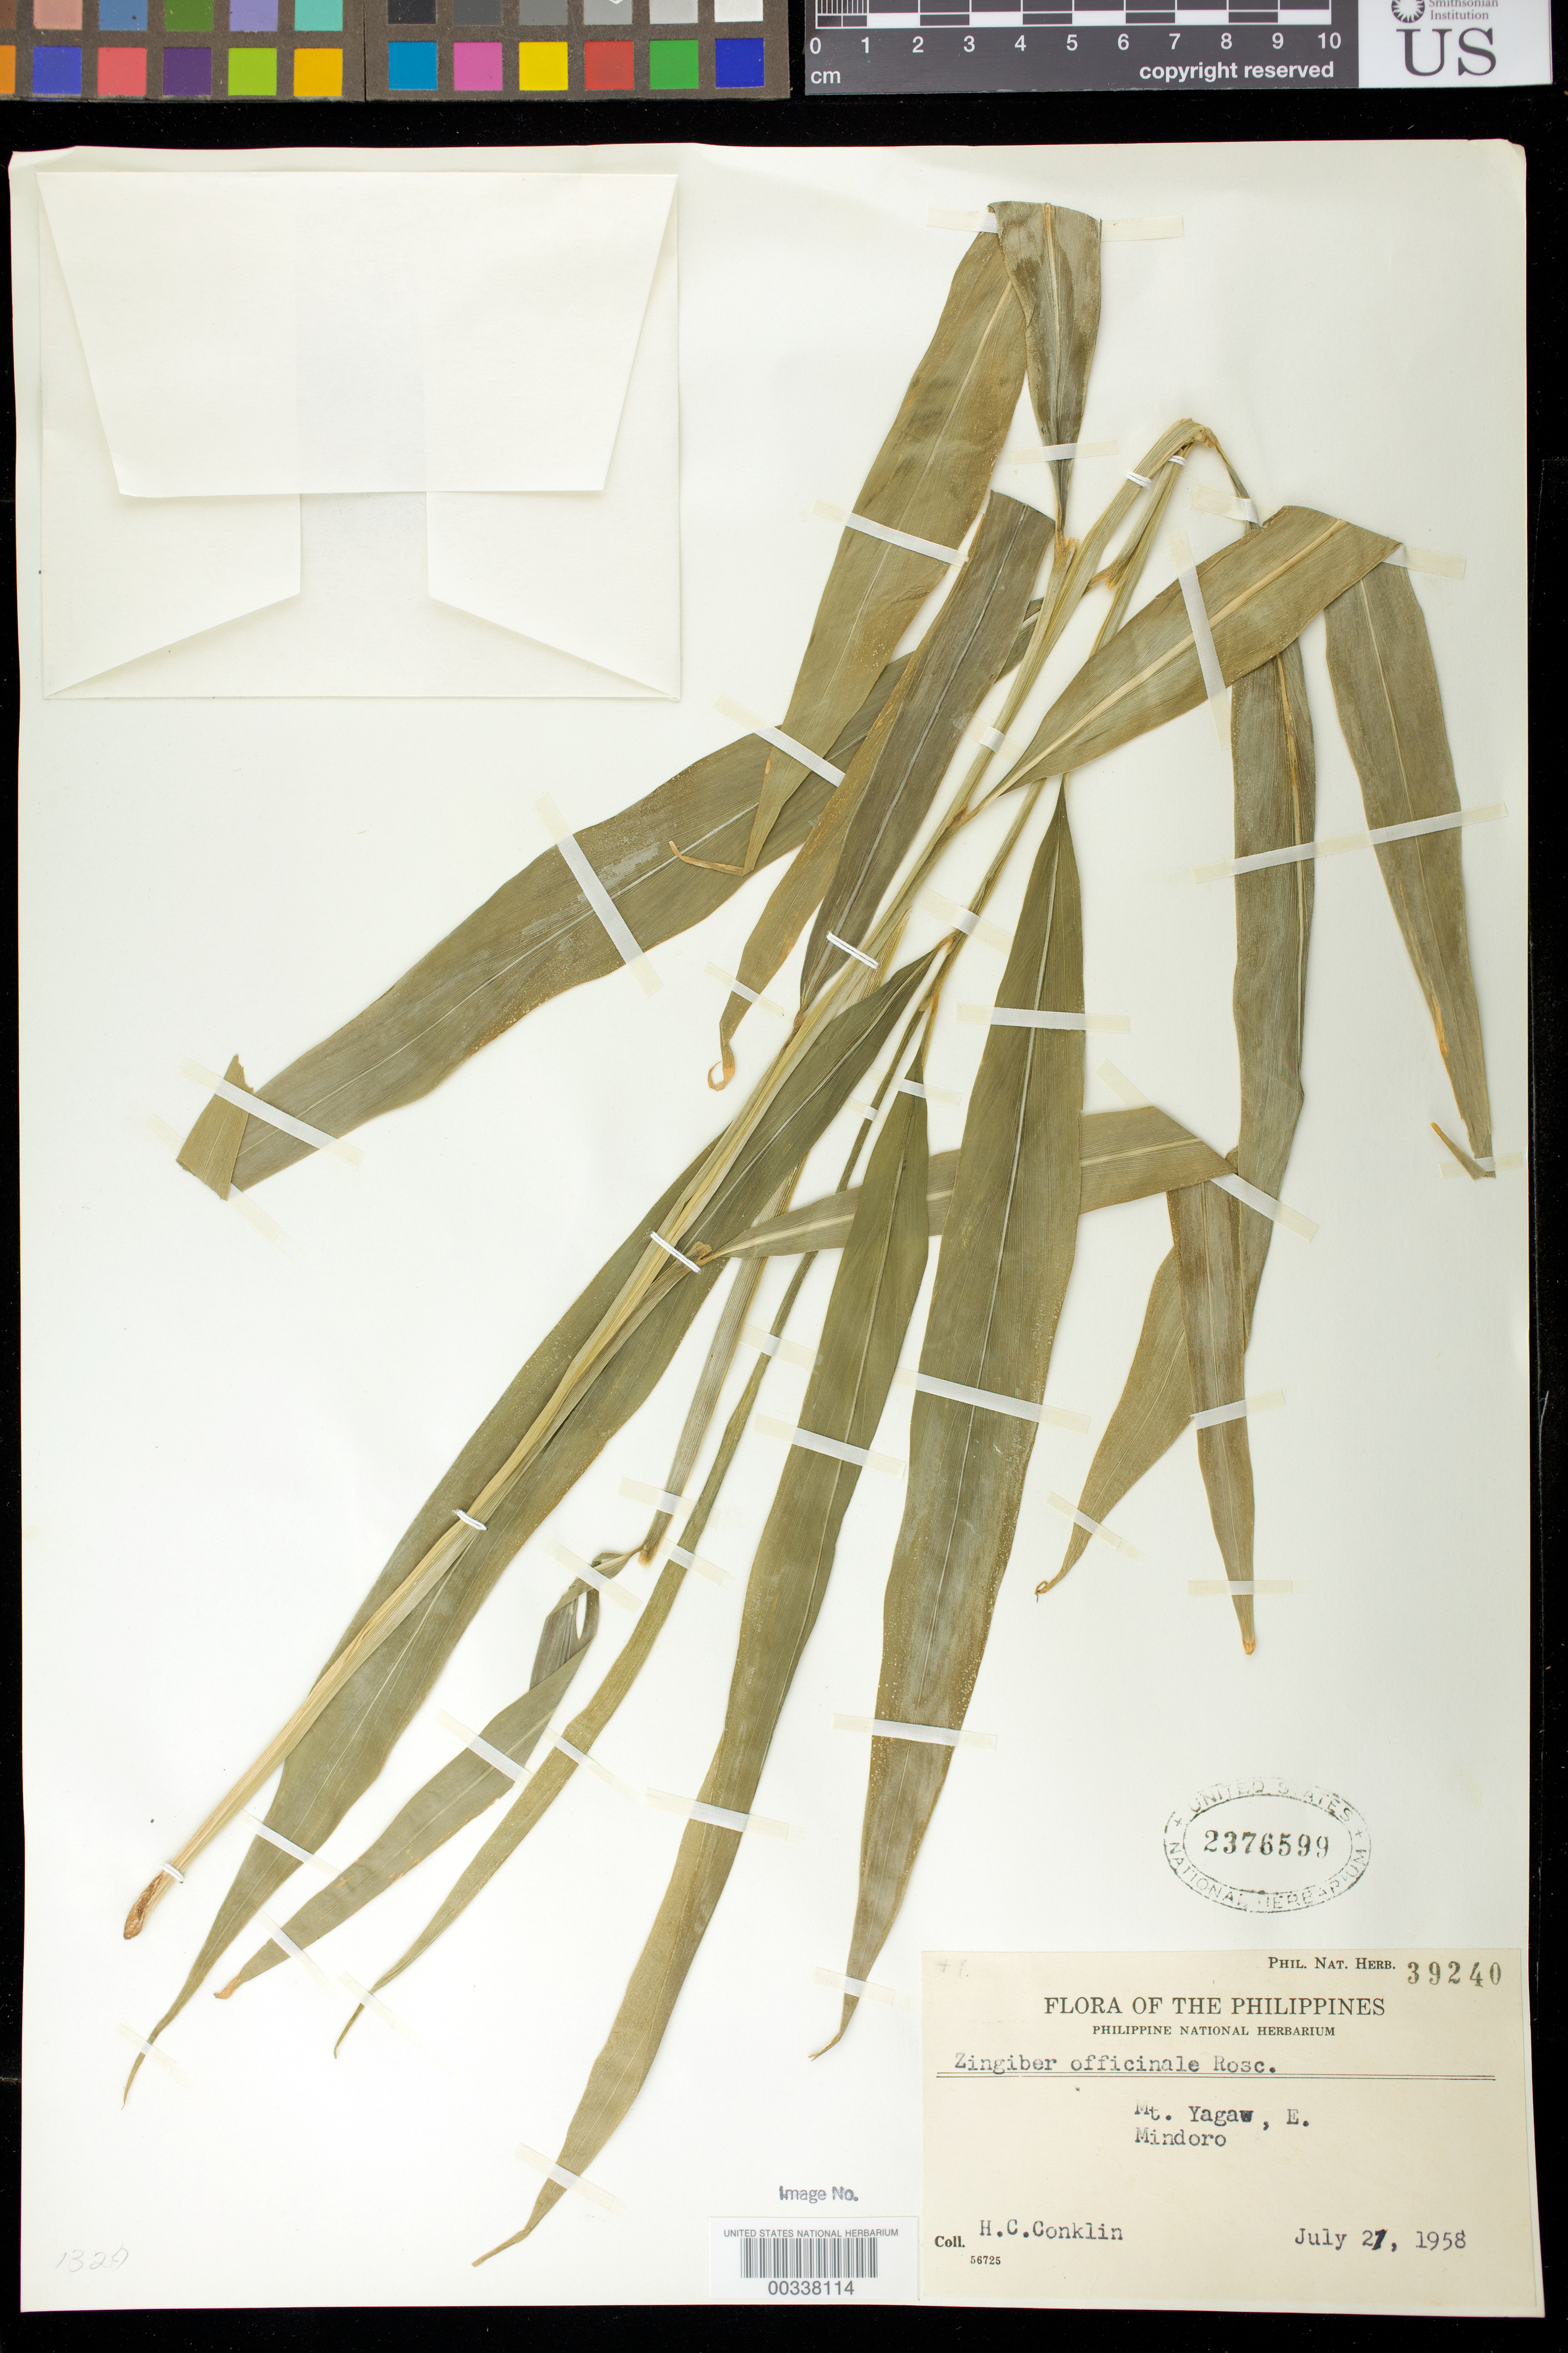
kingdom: Plantae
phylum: Tracheophyta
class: Liliopsida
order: Zingiberales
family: Zingiberaceae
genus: Zingiber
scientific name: Zingiber officinale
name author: Roscoe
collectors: H. Conklin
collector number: Phil. Nat. Herb. 39240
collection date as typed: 27 Jul 1958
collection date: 1958-07-27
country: Philippines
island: Mindoro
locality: Mt yagaw, e. mindoro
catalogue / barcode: US 2376599